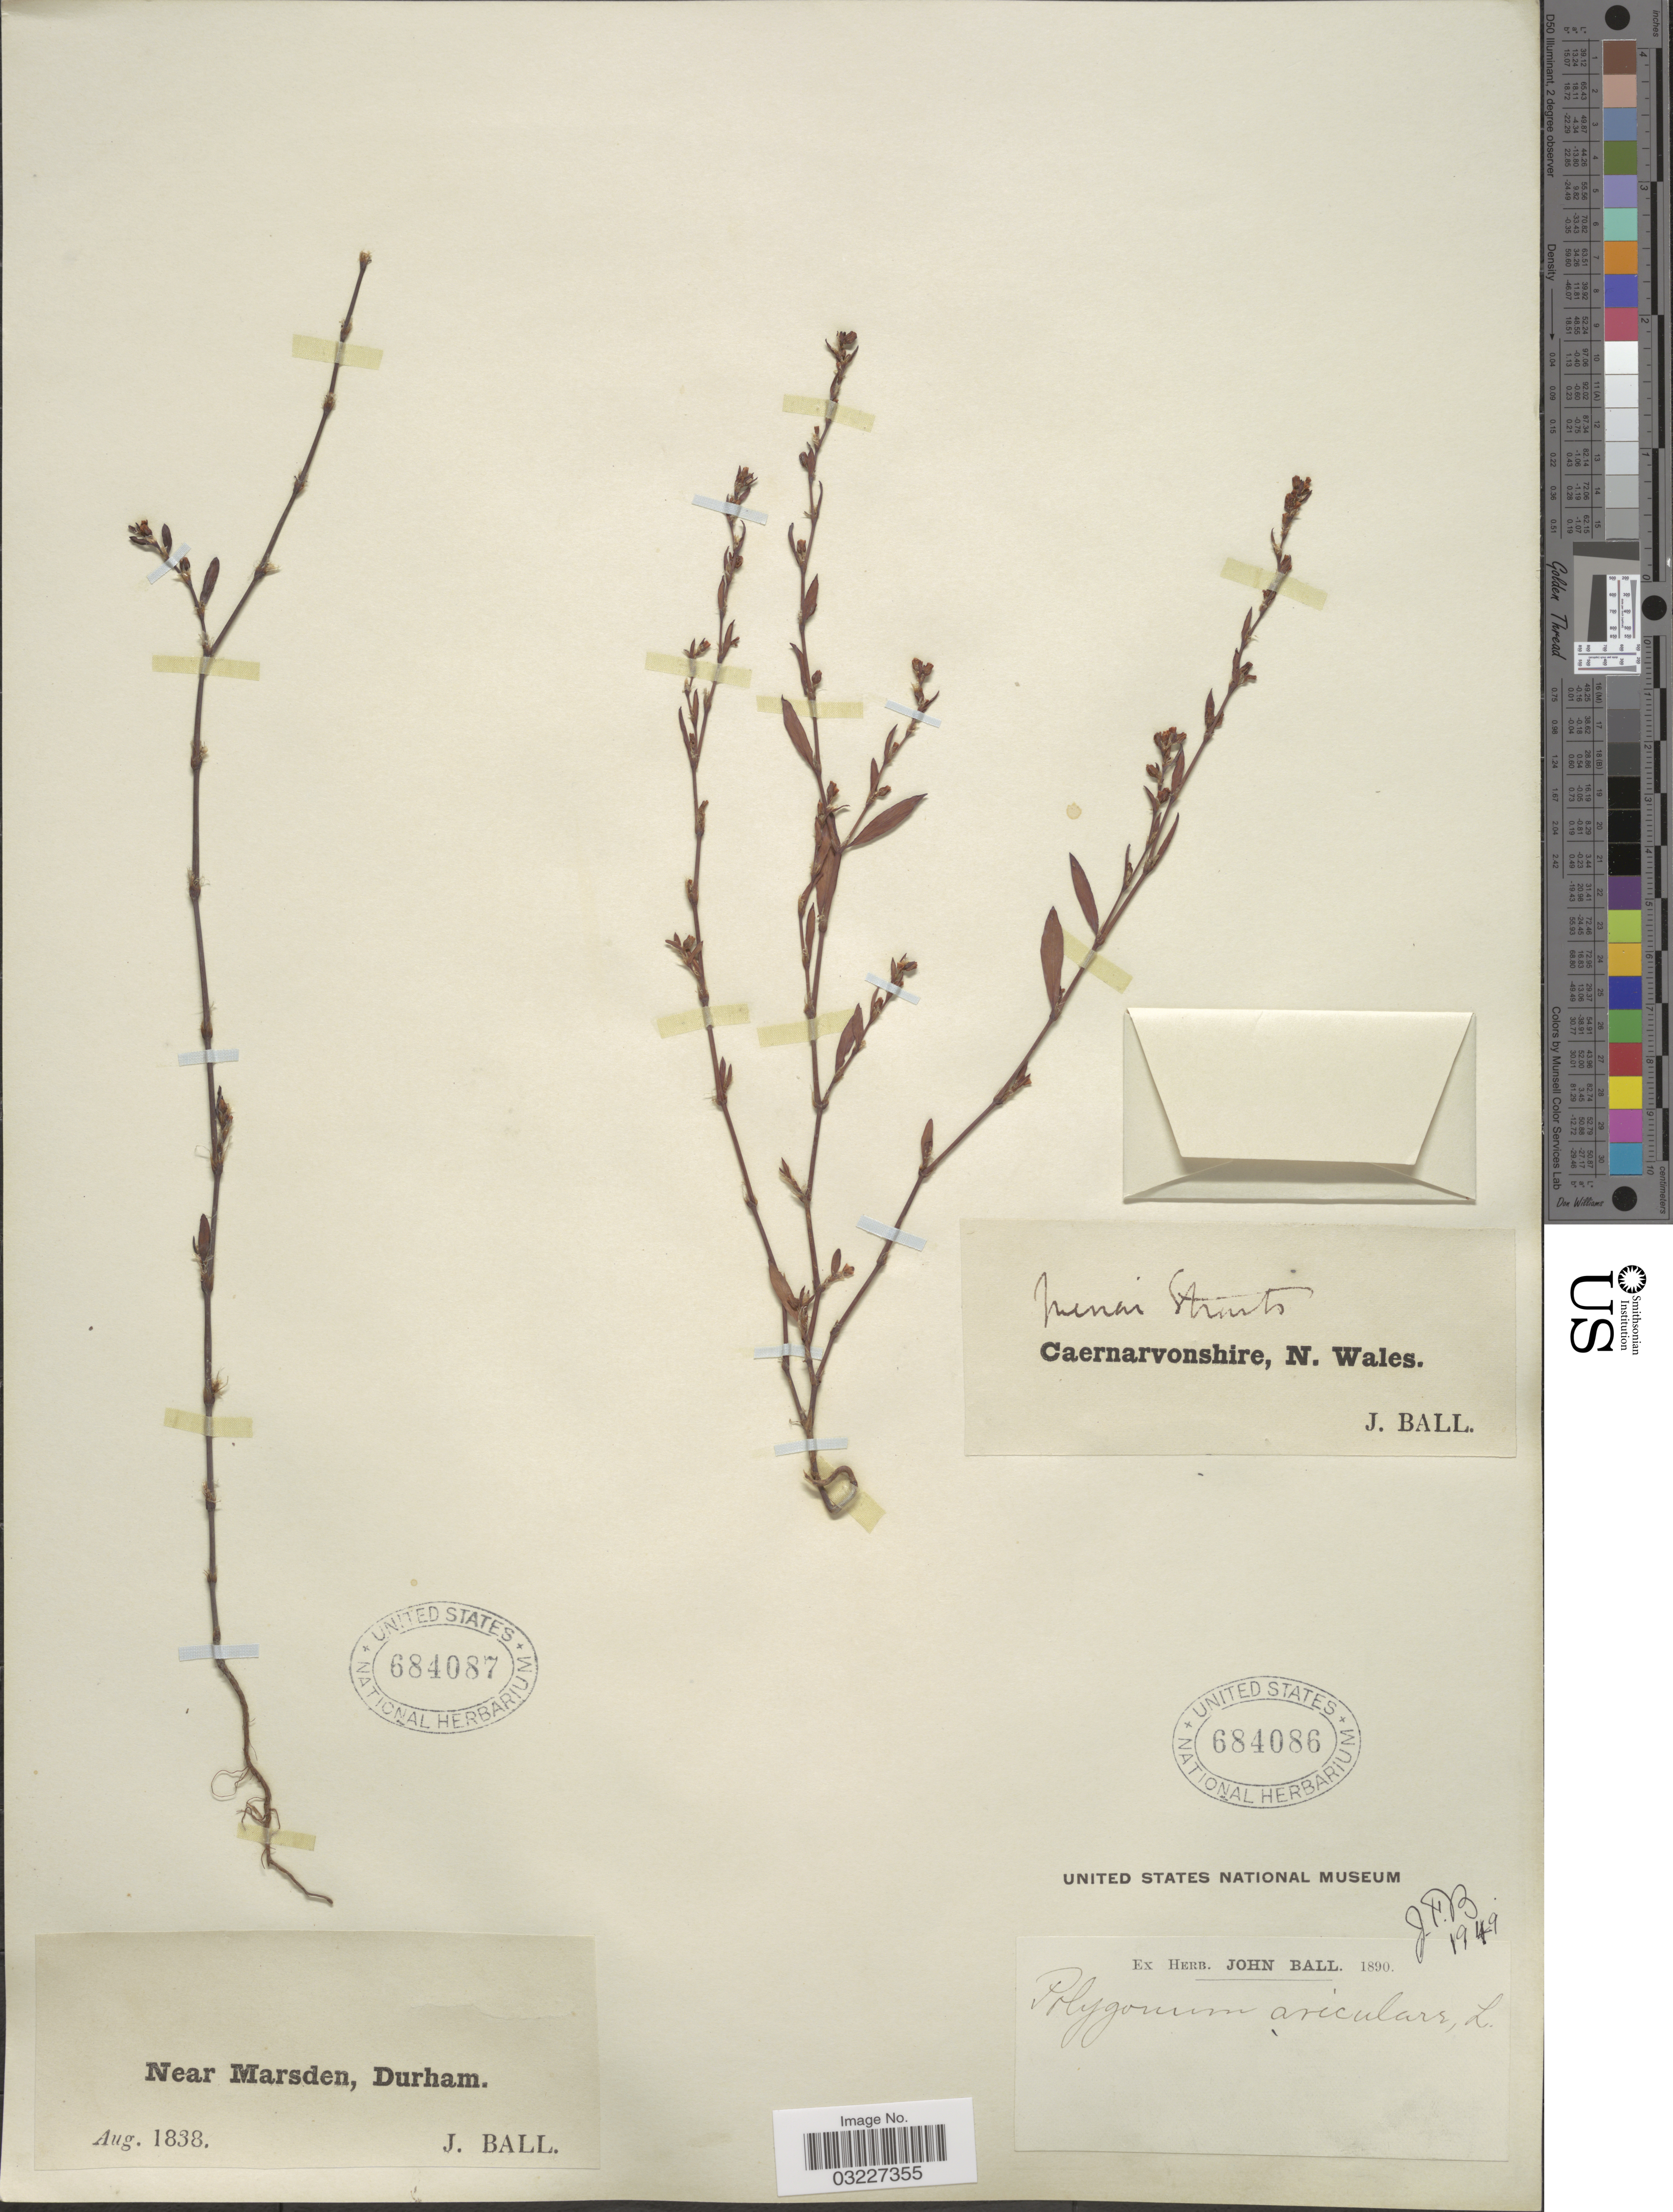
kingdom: Plantae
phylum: Tracheophyta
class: Magnoliopsida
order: Caryophyllales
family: Polygonaceae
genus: Polygonum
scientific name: Polygonum aviculare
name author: L.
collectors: J. Ball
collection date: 1890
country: United Kingdom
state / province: Wales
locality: Caernarvonshire, N. Wales.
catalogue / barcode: US 684086-2